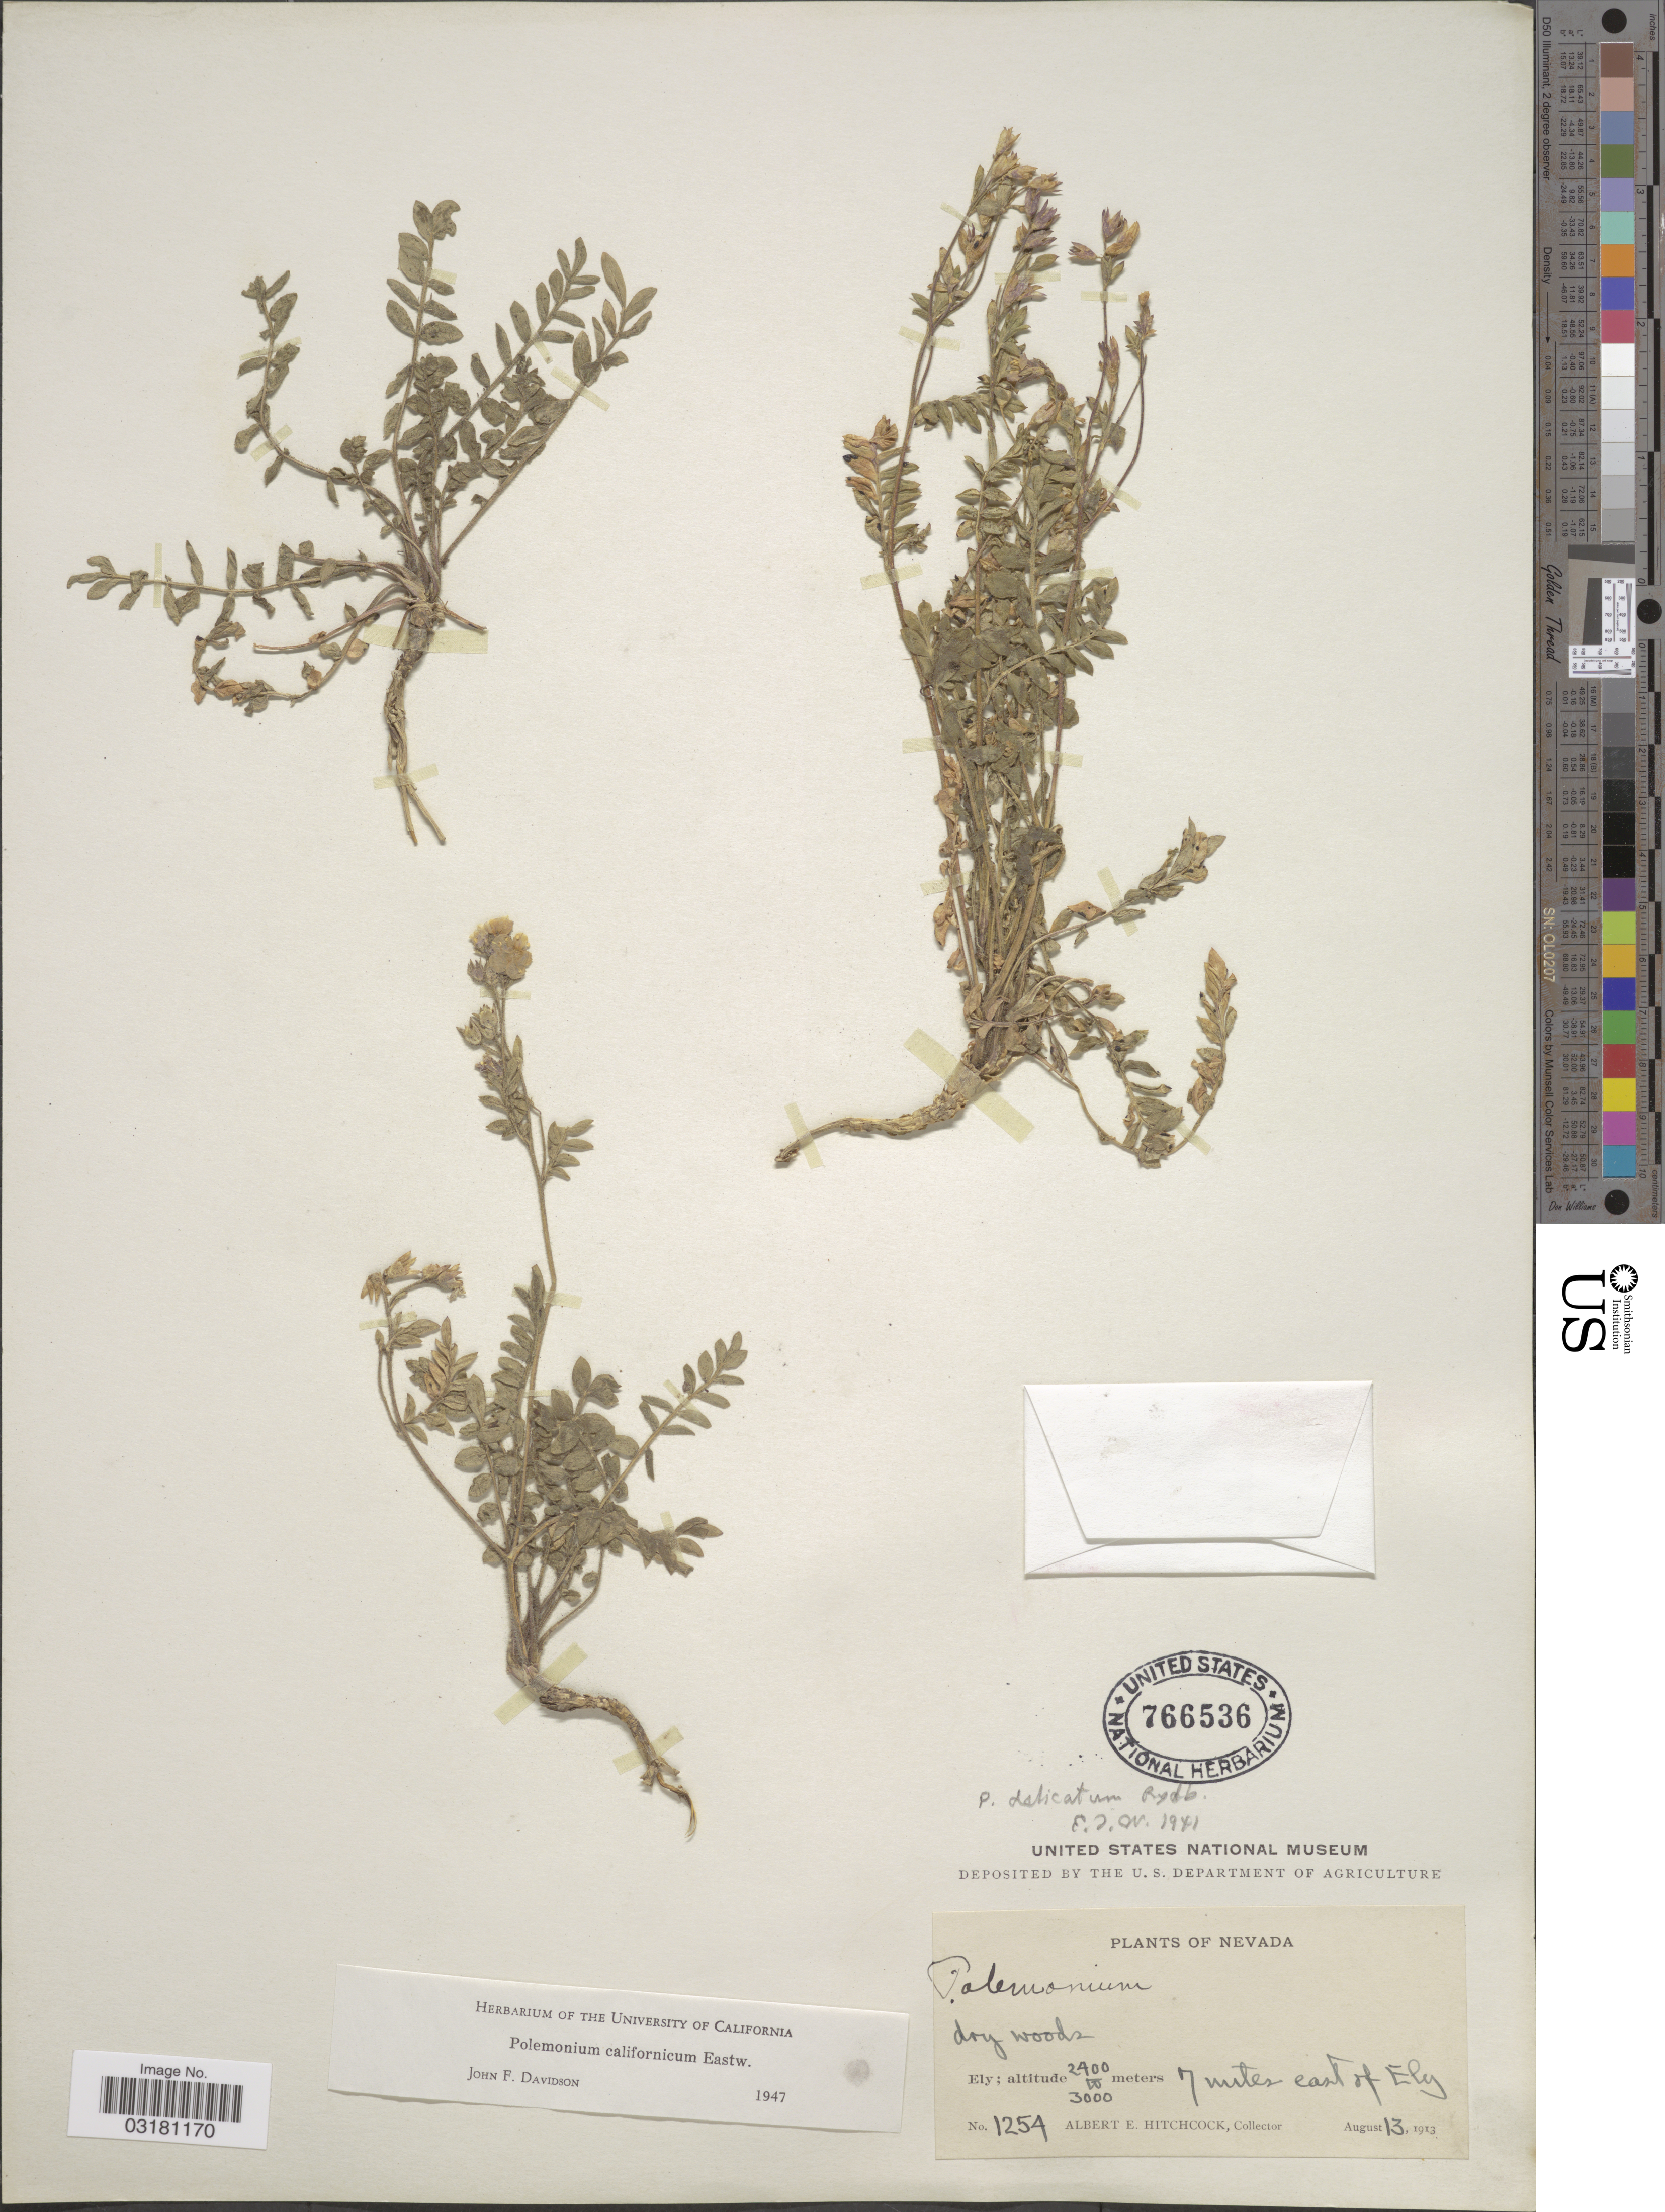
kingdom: Plantae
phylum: Tracheophyta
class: Magnoliopsida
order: Ericales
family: Polemoniaceae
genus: Polemonium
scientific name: Polemonium californicum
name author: Eastw.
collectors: A. S. Hitchcock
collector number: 1254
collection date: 1913-08-13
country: United States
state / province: Nevada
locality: Ely. 7 miles east of Ely.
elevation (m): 2400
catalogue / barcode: US 766536